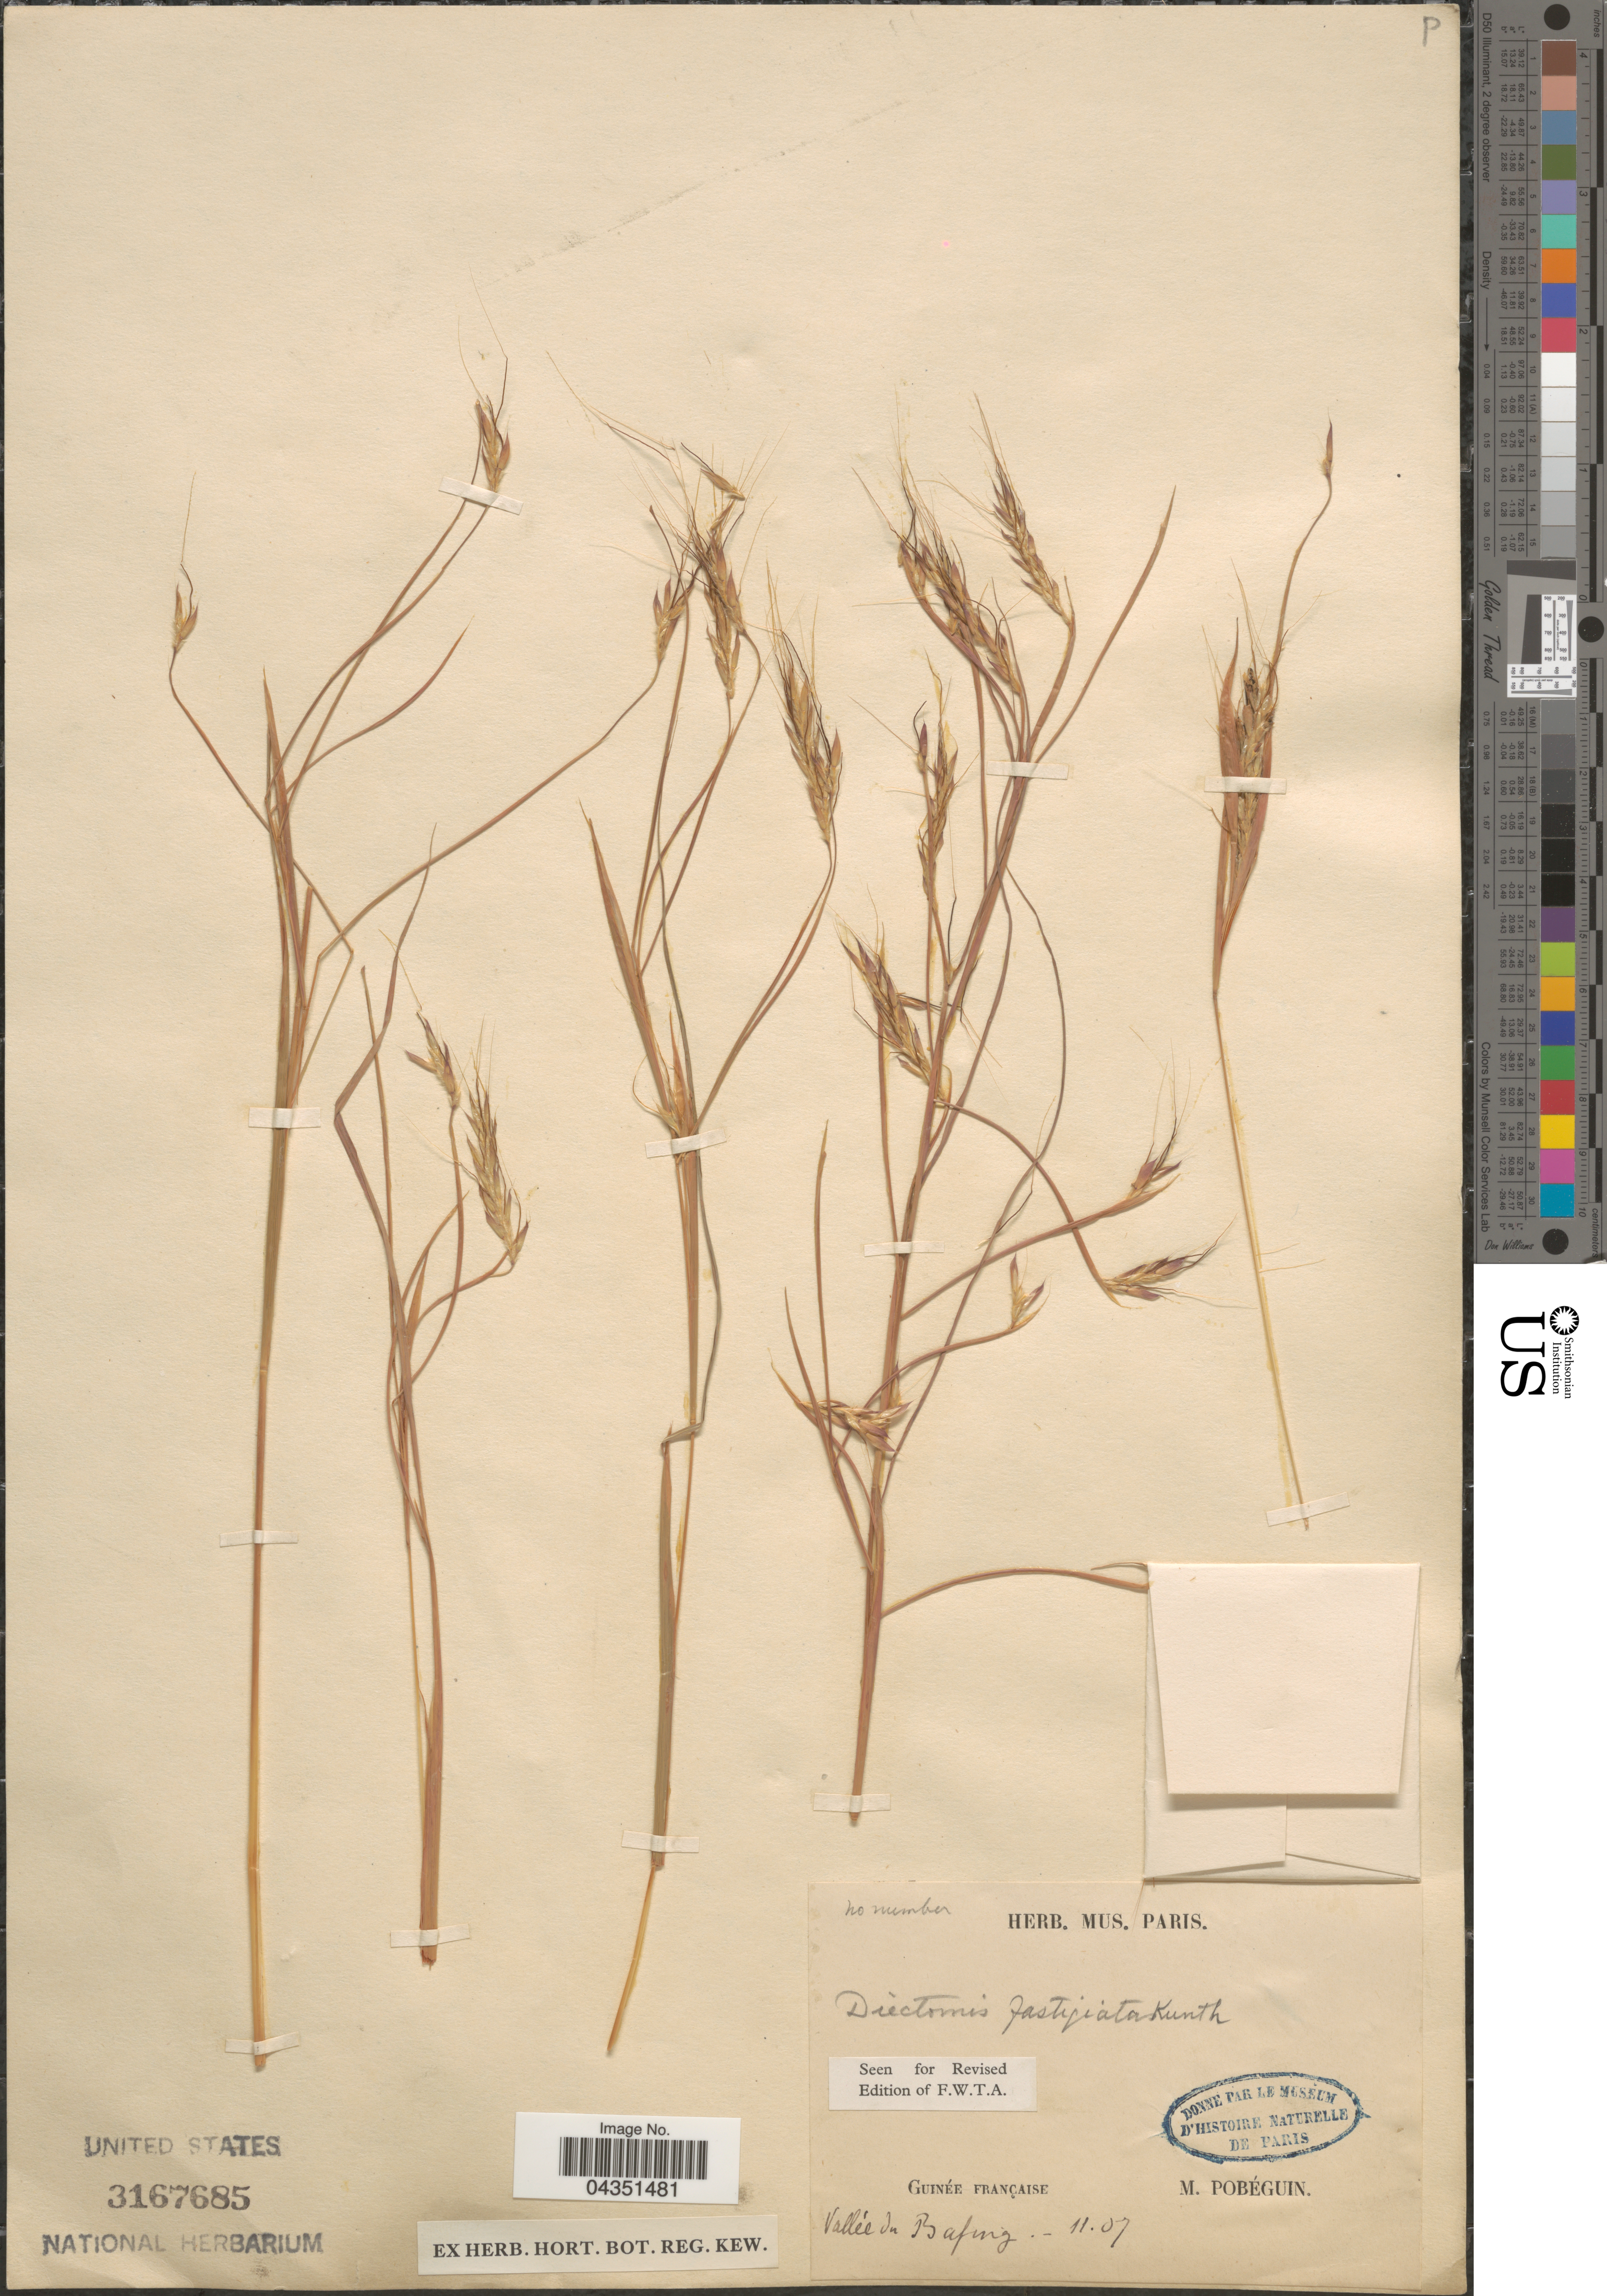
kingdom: Plantae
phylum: Tracheophyta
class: Liliopsida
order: Poales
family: Poaceae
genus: Diectomis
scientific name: Diectomis fastigiata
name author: (Sw.) P. Beauv.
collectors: M. Pobéguin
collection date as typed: Transcribed d/m/y: /11/7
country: French Guiana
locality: Guinée Française. Vallée du Bafing.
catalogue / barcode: US 3167685